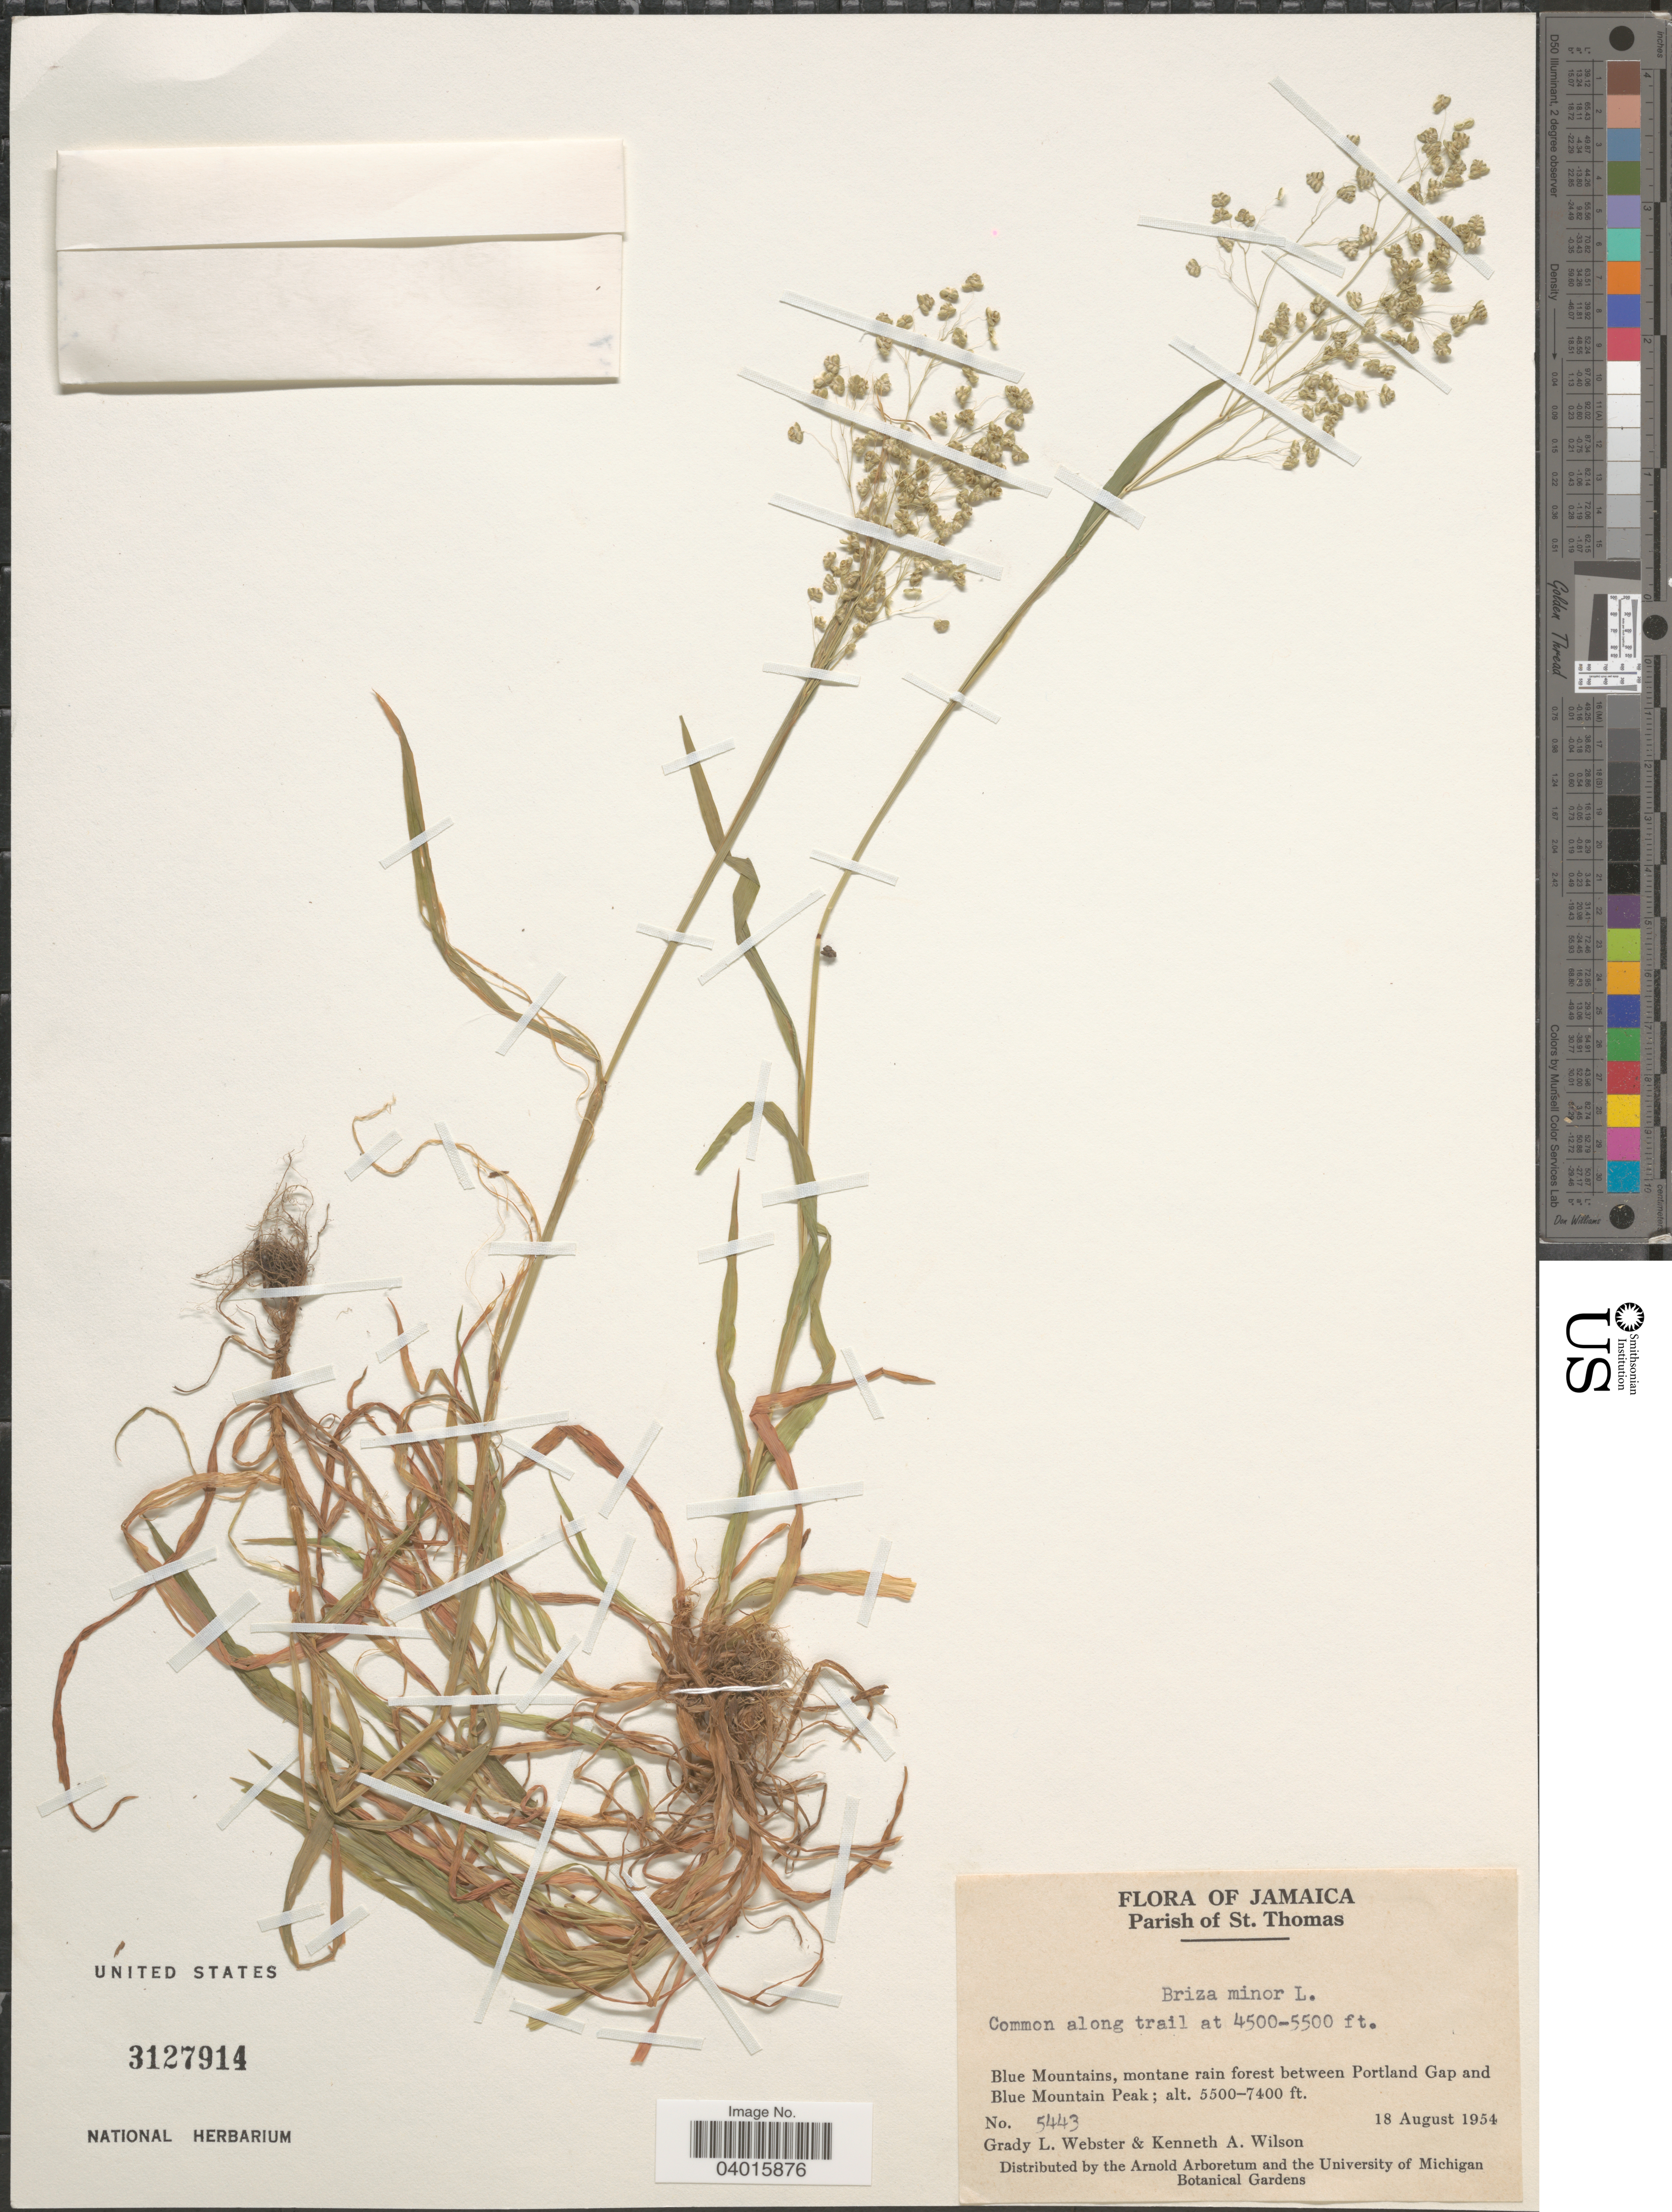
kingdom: Plantae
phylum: Tracheophyta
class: Liliopsida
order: Poales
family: Poaceae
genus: Briza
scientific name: Briza minor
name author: L.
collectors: G. L. Webster & K. A. Wilson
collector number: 5443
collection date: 1954-08-18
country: Jamaica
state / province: Saint Thomas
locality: Parish of St. Thomas. Blue Mountains, montane rain forest between Portland Gap and Blue Mountain Peak.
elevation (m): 1676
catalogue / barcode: US 3127914